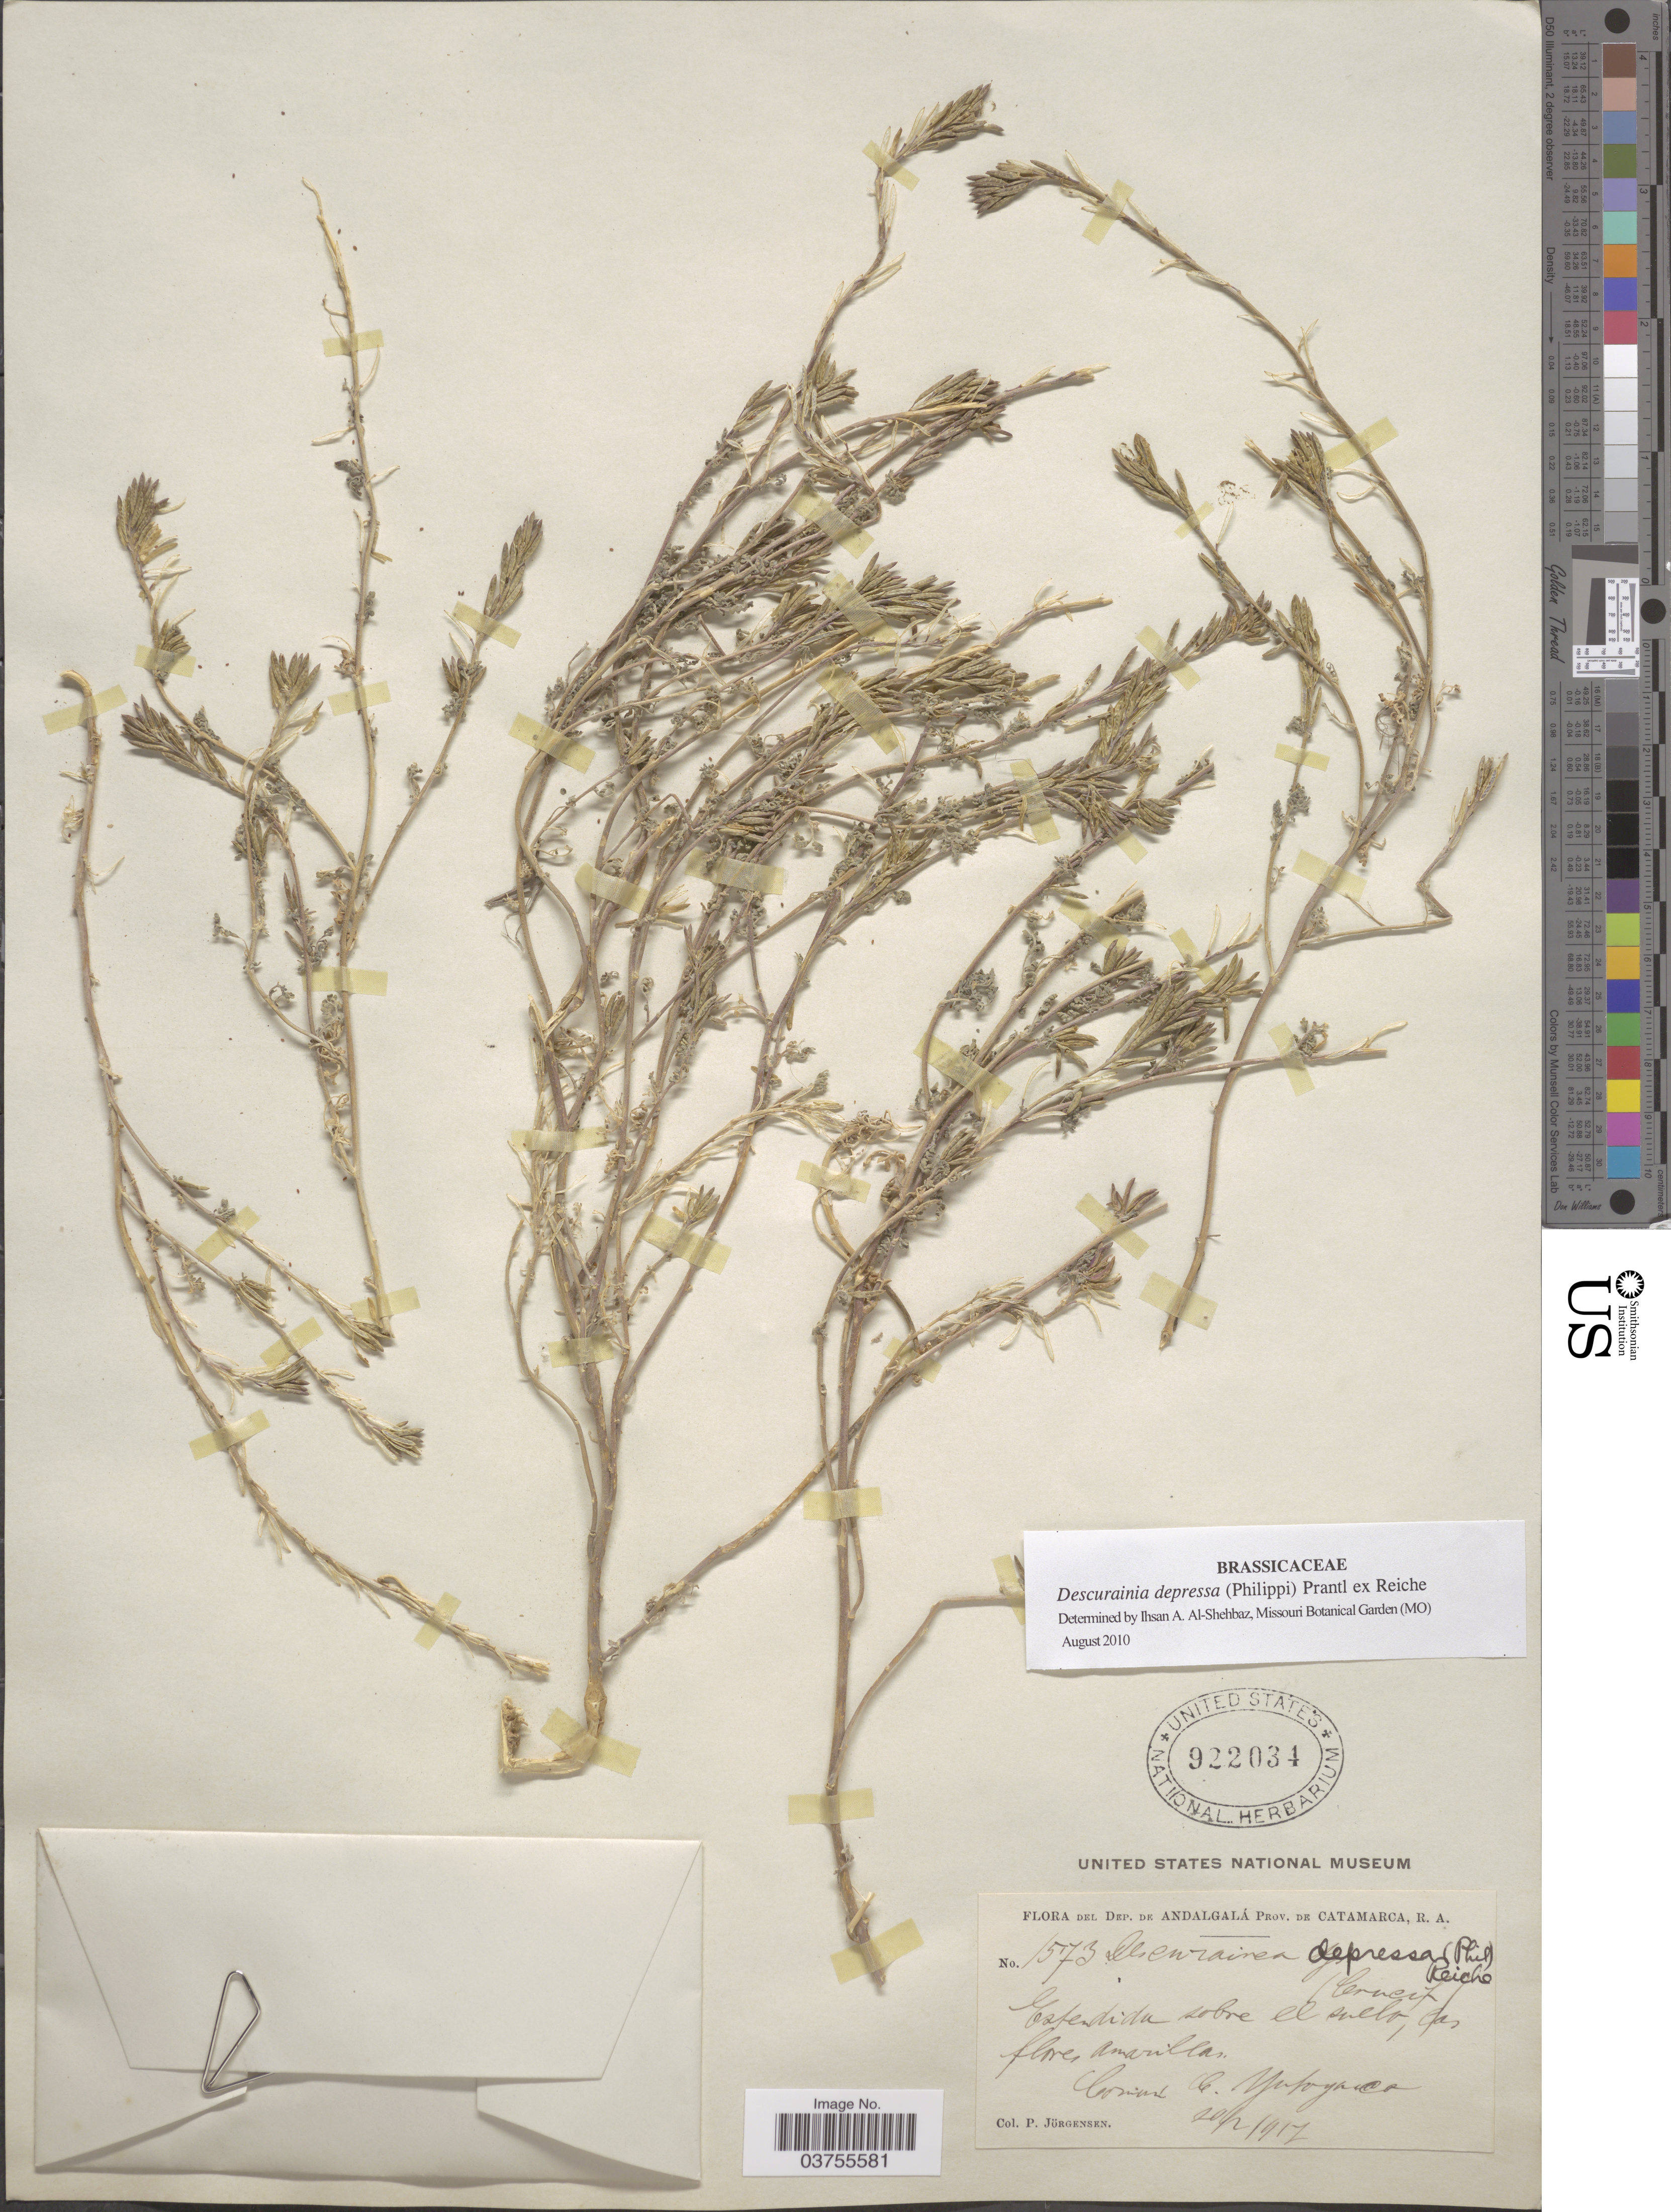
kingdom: Plantae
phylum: Tracheophyta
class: Magnoliopsida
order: Brassicales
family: Brassicaceae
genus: Descurainia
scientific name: Descurainia depressa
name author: (Phil. & C.A. Mey.) Prantl ex Reiche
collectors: P. Jörgensen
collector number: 1573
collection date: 1917-02-20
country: Argentina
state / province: Catamarca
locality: Dep. de Andalgalá. Prov. de Catamarca. Estendida sobre el suelo.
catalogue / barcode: US 922034